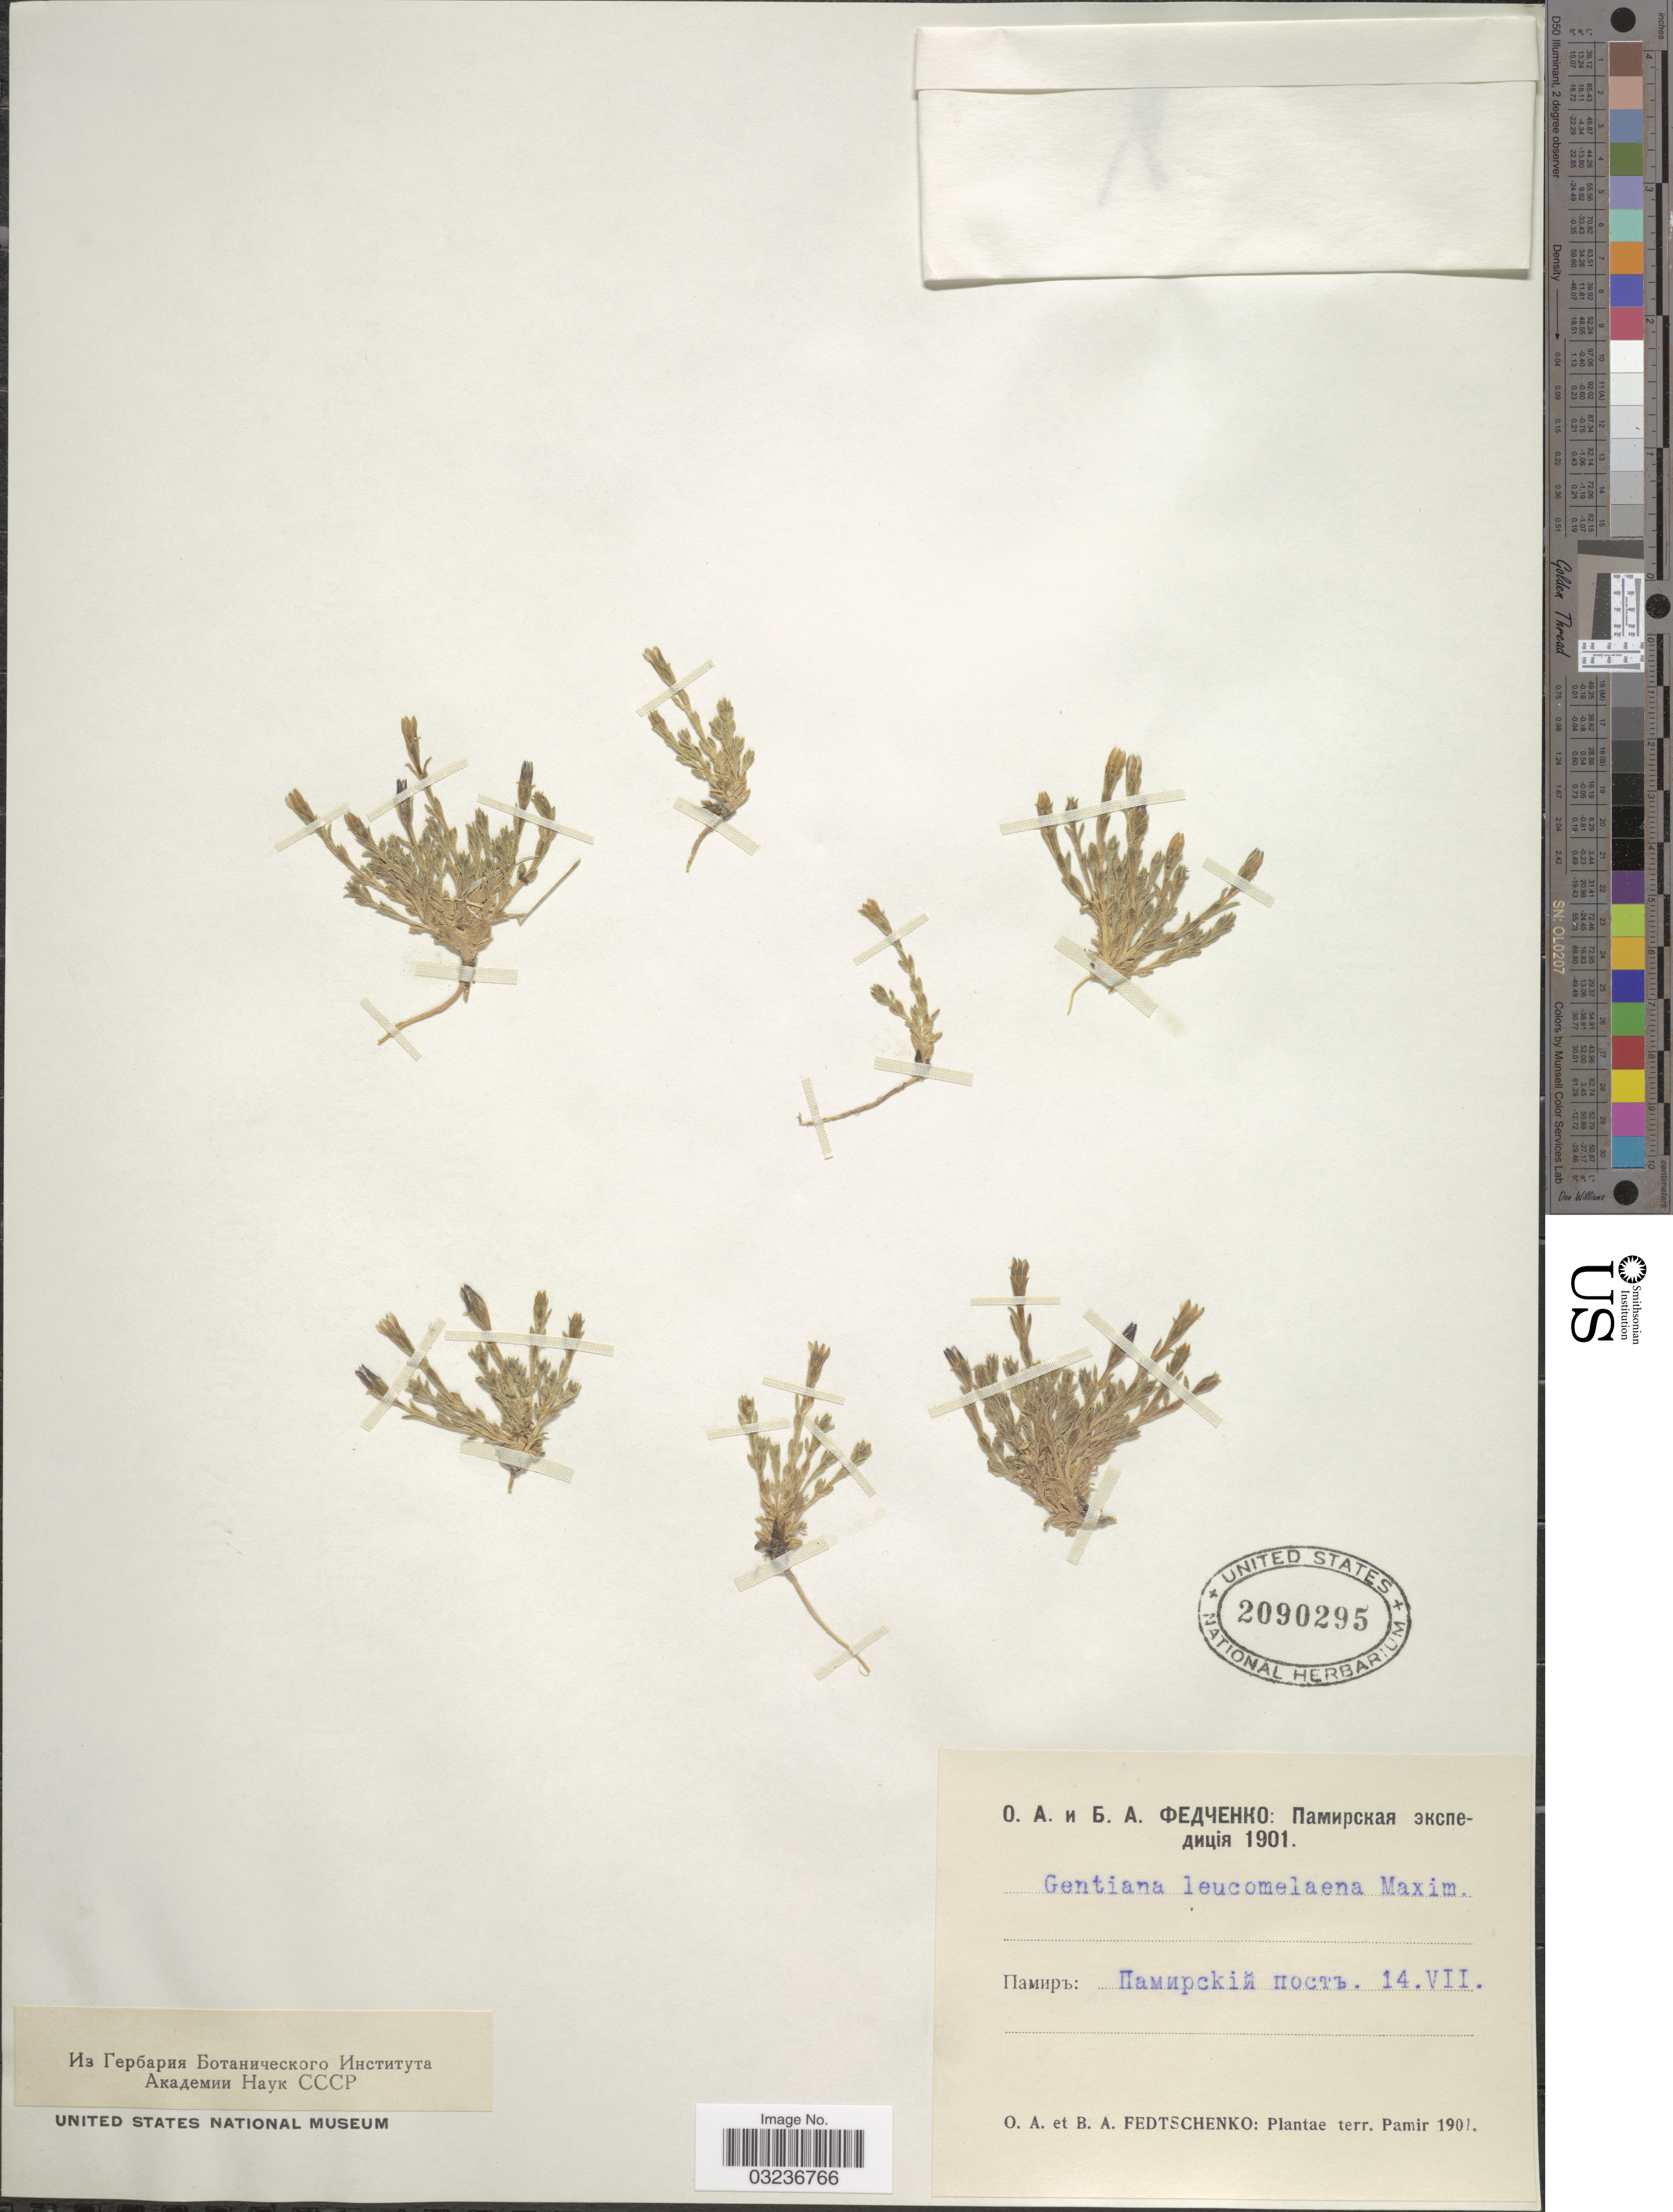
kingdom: Plantae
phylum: Tracheophyta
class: Magnoliopsida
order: Gentianales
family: Gentianaceae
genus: Gentiana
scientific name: Gentiana leucomelaena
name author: Maxim.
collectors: O. A. Fedtschenko & B. A. Fedtschenko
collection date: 1901-07-14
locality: Terr. Pamir.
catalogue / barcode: US 2090295